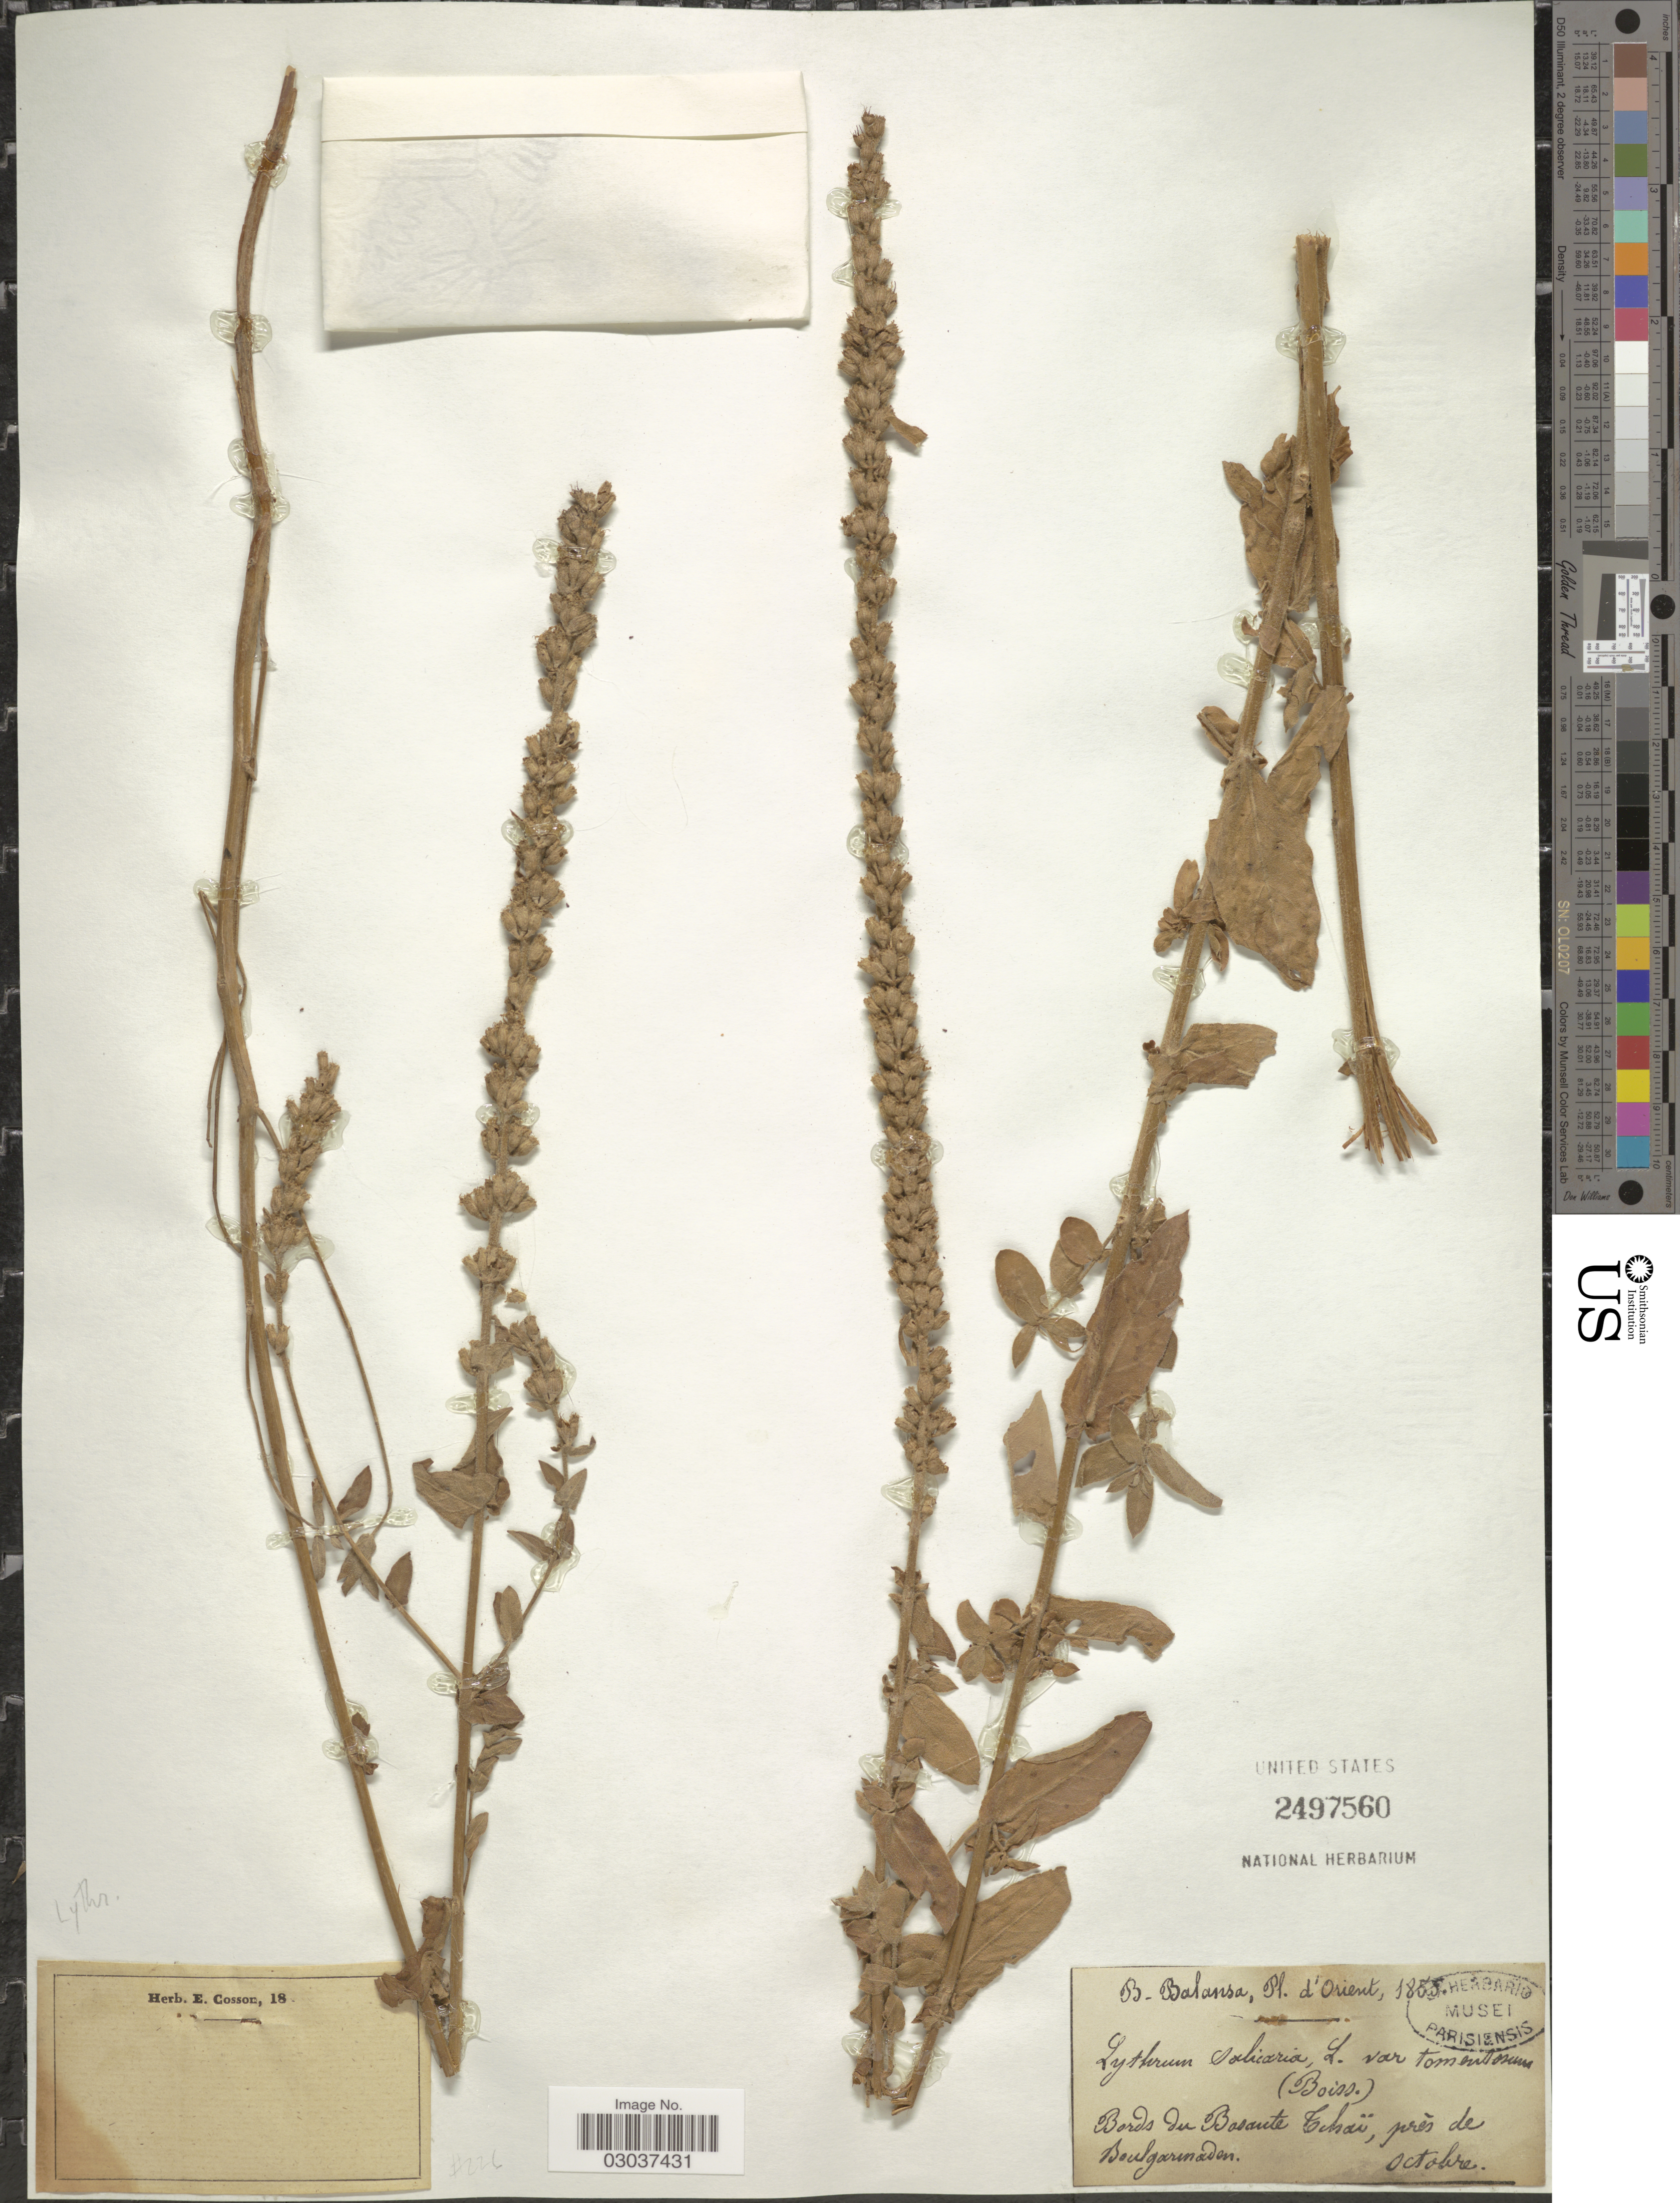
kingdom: Plantae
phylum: Tracheophyta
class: Magnoliopsida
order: Myrtales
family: Lythraceae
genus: Lythrum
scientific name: Lythrum salicaria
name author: L.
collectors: B. Balansa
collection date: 1855-10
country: Turkey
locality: D'Orient. Bords du Basante Tchaï [interpreted], près de Boulgarmaden.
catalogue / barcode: US 2497560